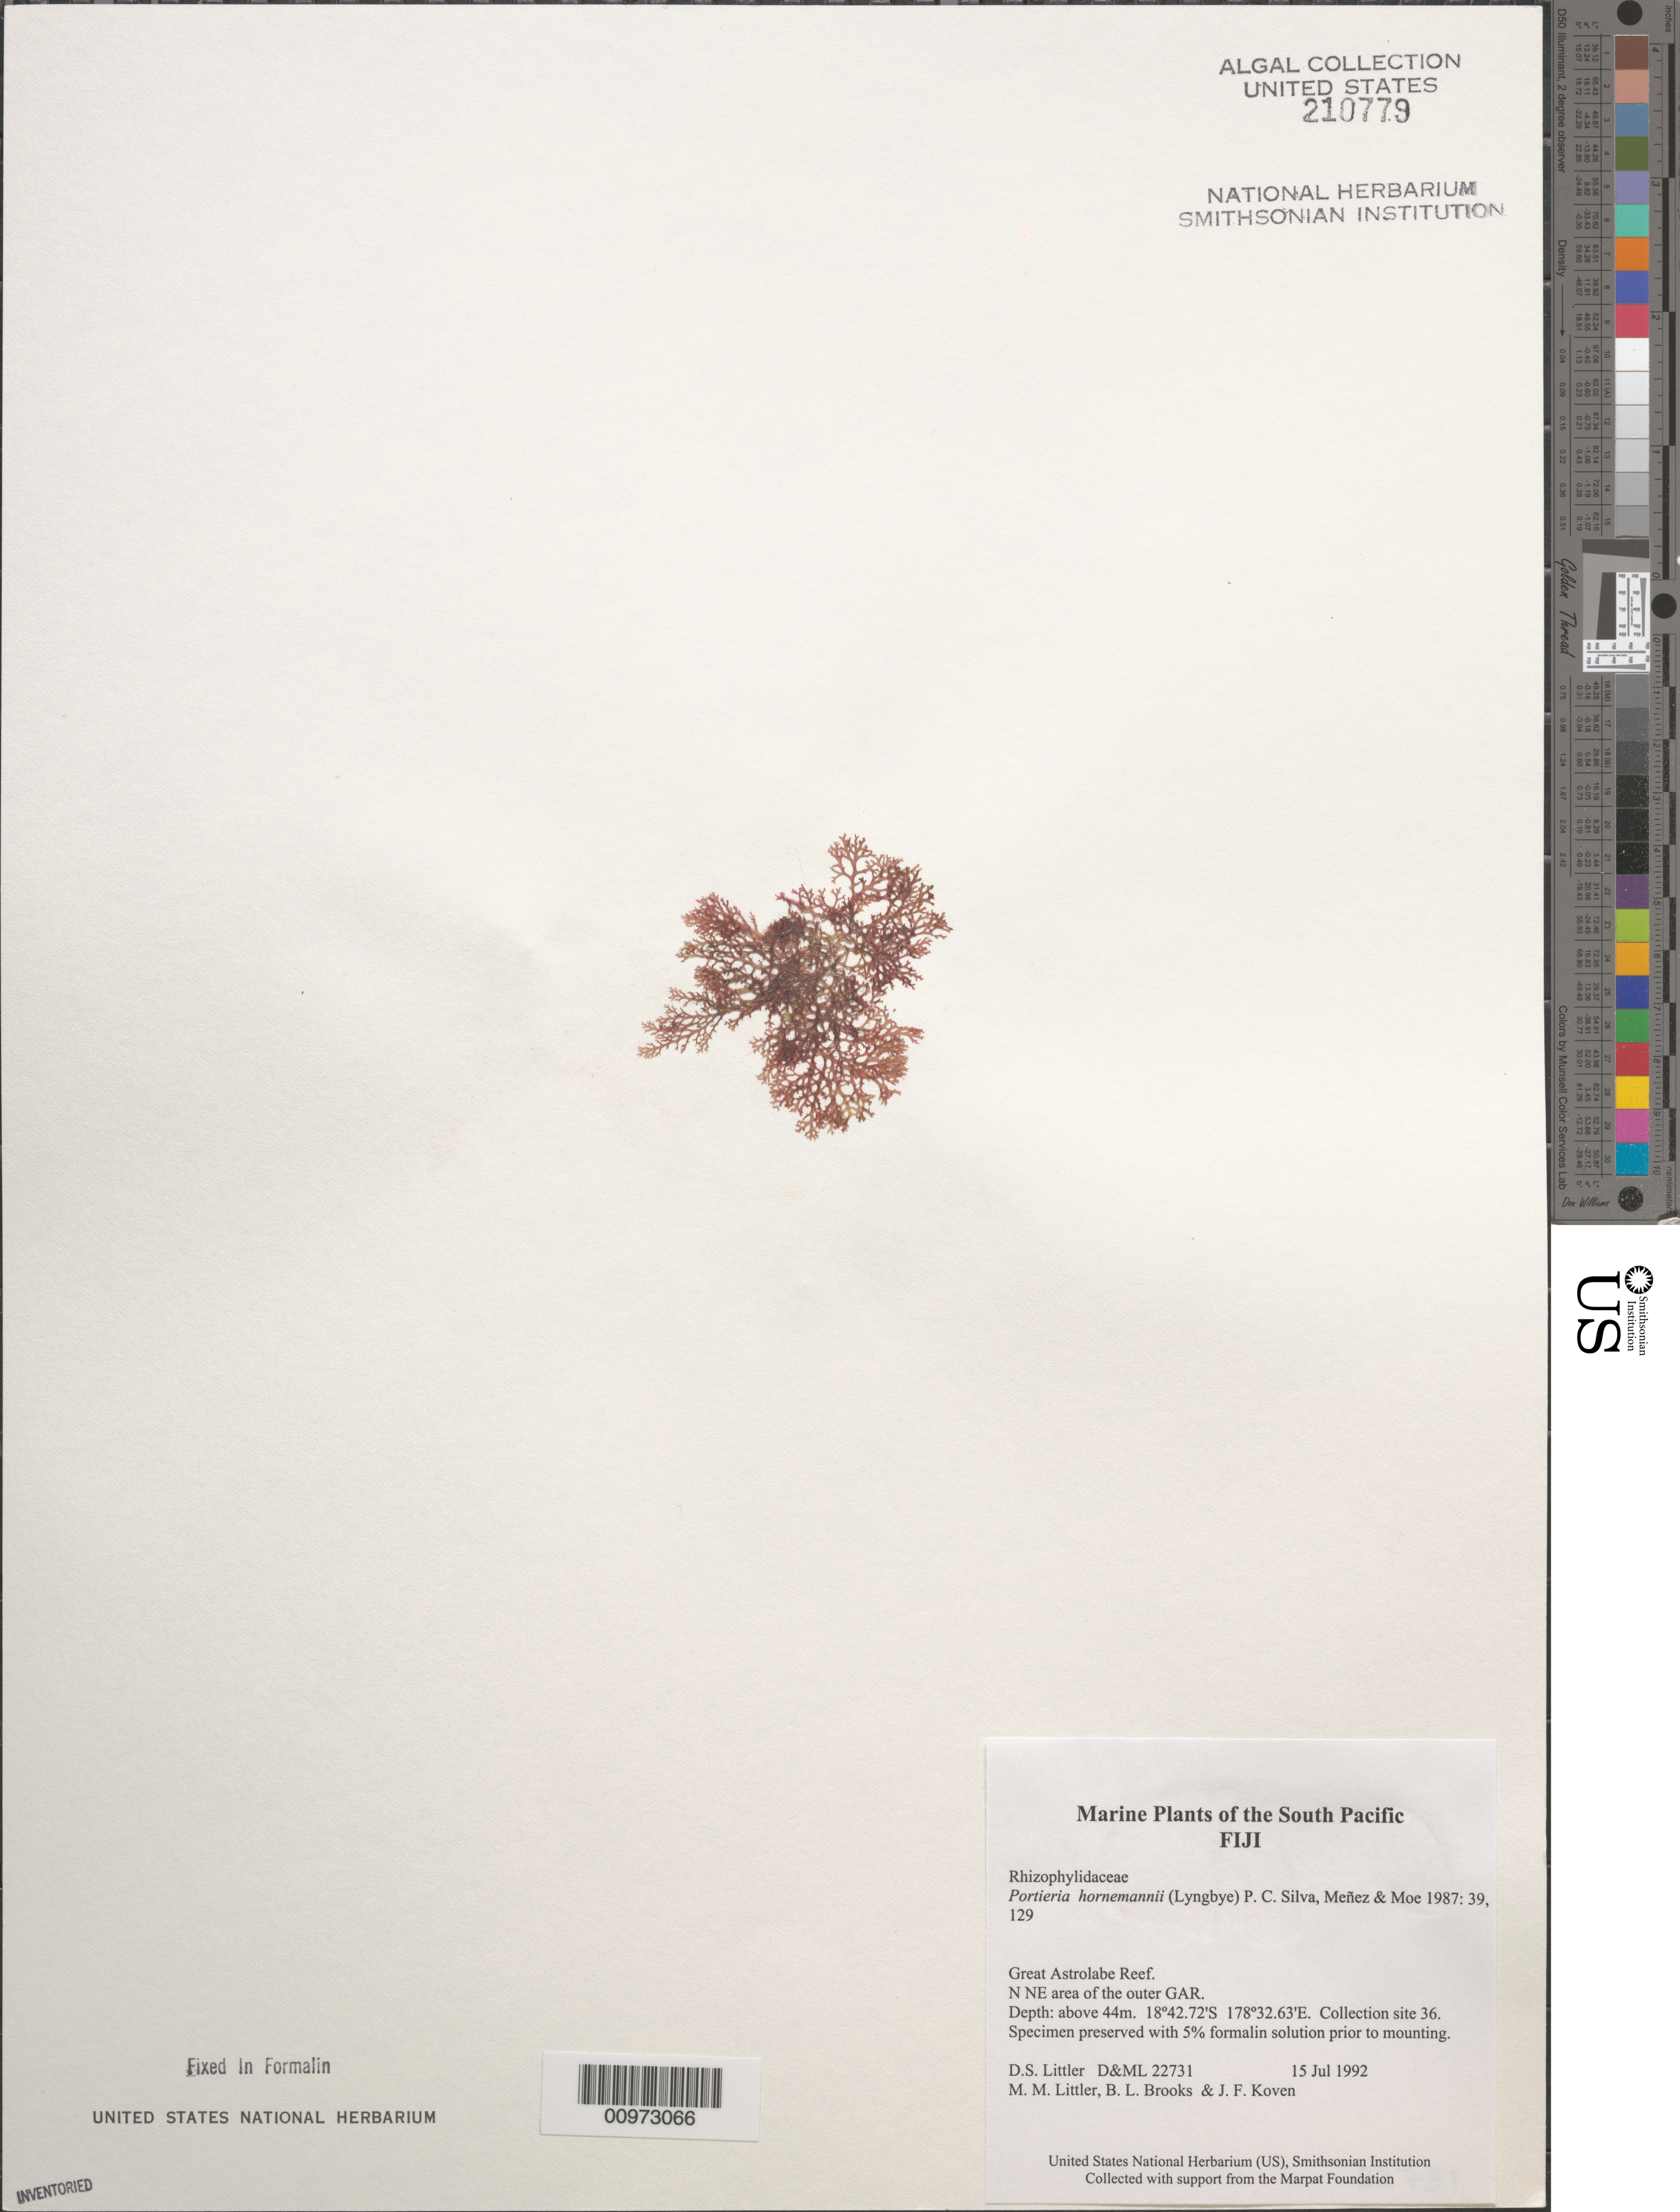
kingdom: Plantae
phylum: Rhodophyta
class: Florideophyceae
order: Gigartinales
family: Rhizophyllidaceae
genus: Portieria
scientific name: Portieria hornemannii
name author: (Lyngbye) P.C. Silva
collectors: D. S. Littler, M. M. Littler, B. Brooks & J. Koven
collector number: D&ML 22731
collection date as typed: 15 Jul 1992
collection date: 1992-07-15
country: Fiji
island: Great Astrolabe Reef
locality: Great Astrolabe Reef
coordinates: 18 42.72'S, 178 32.63'E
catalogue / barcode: US 210779